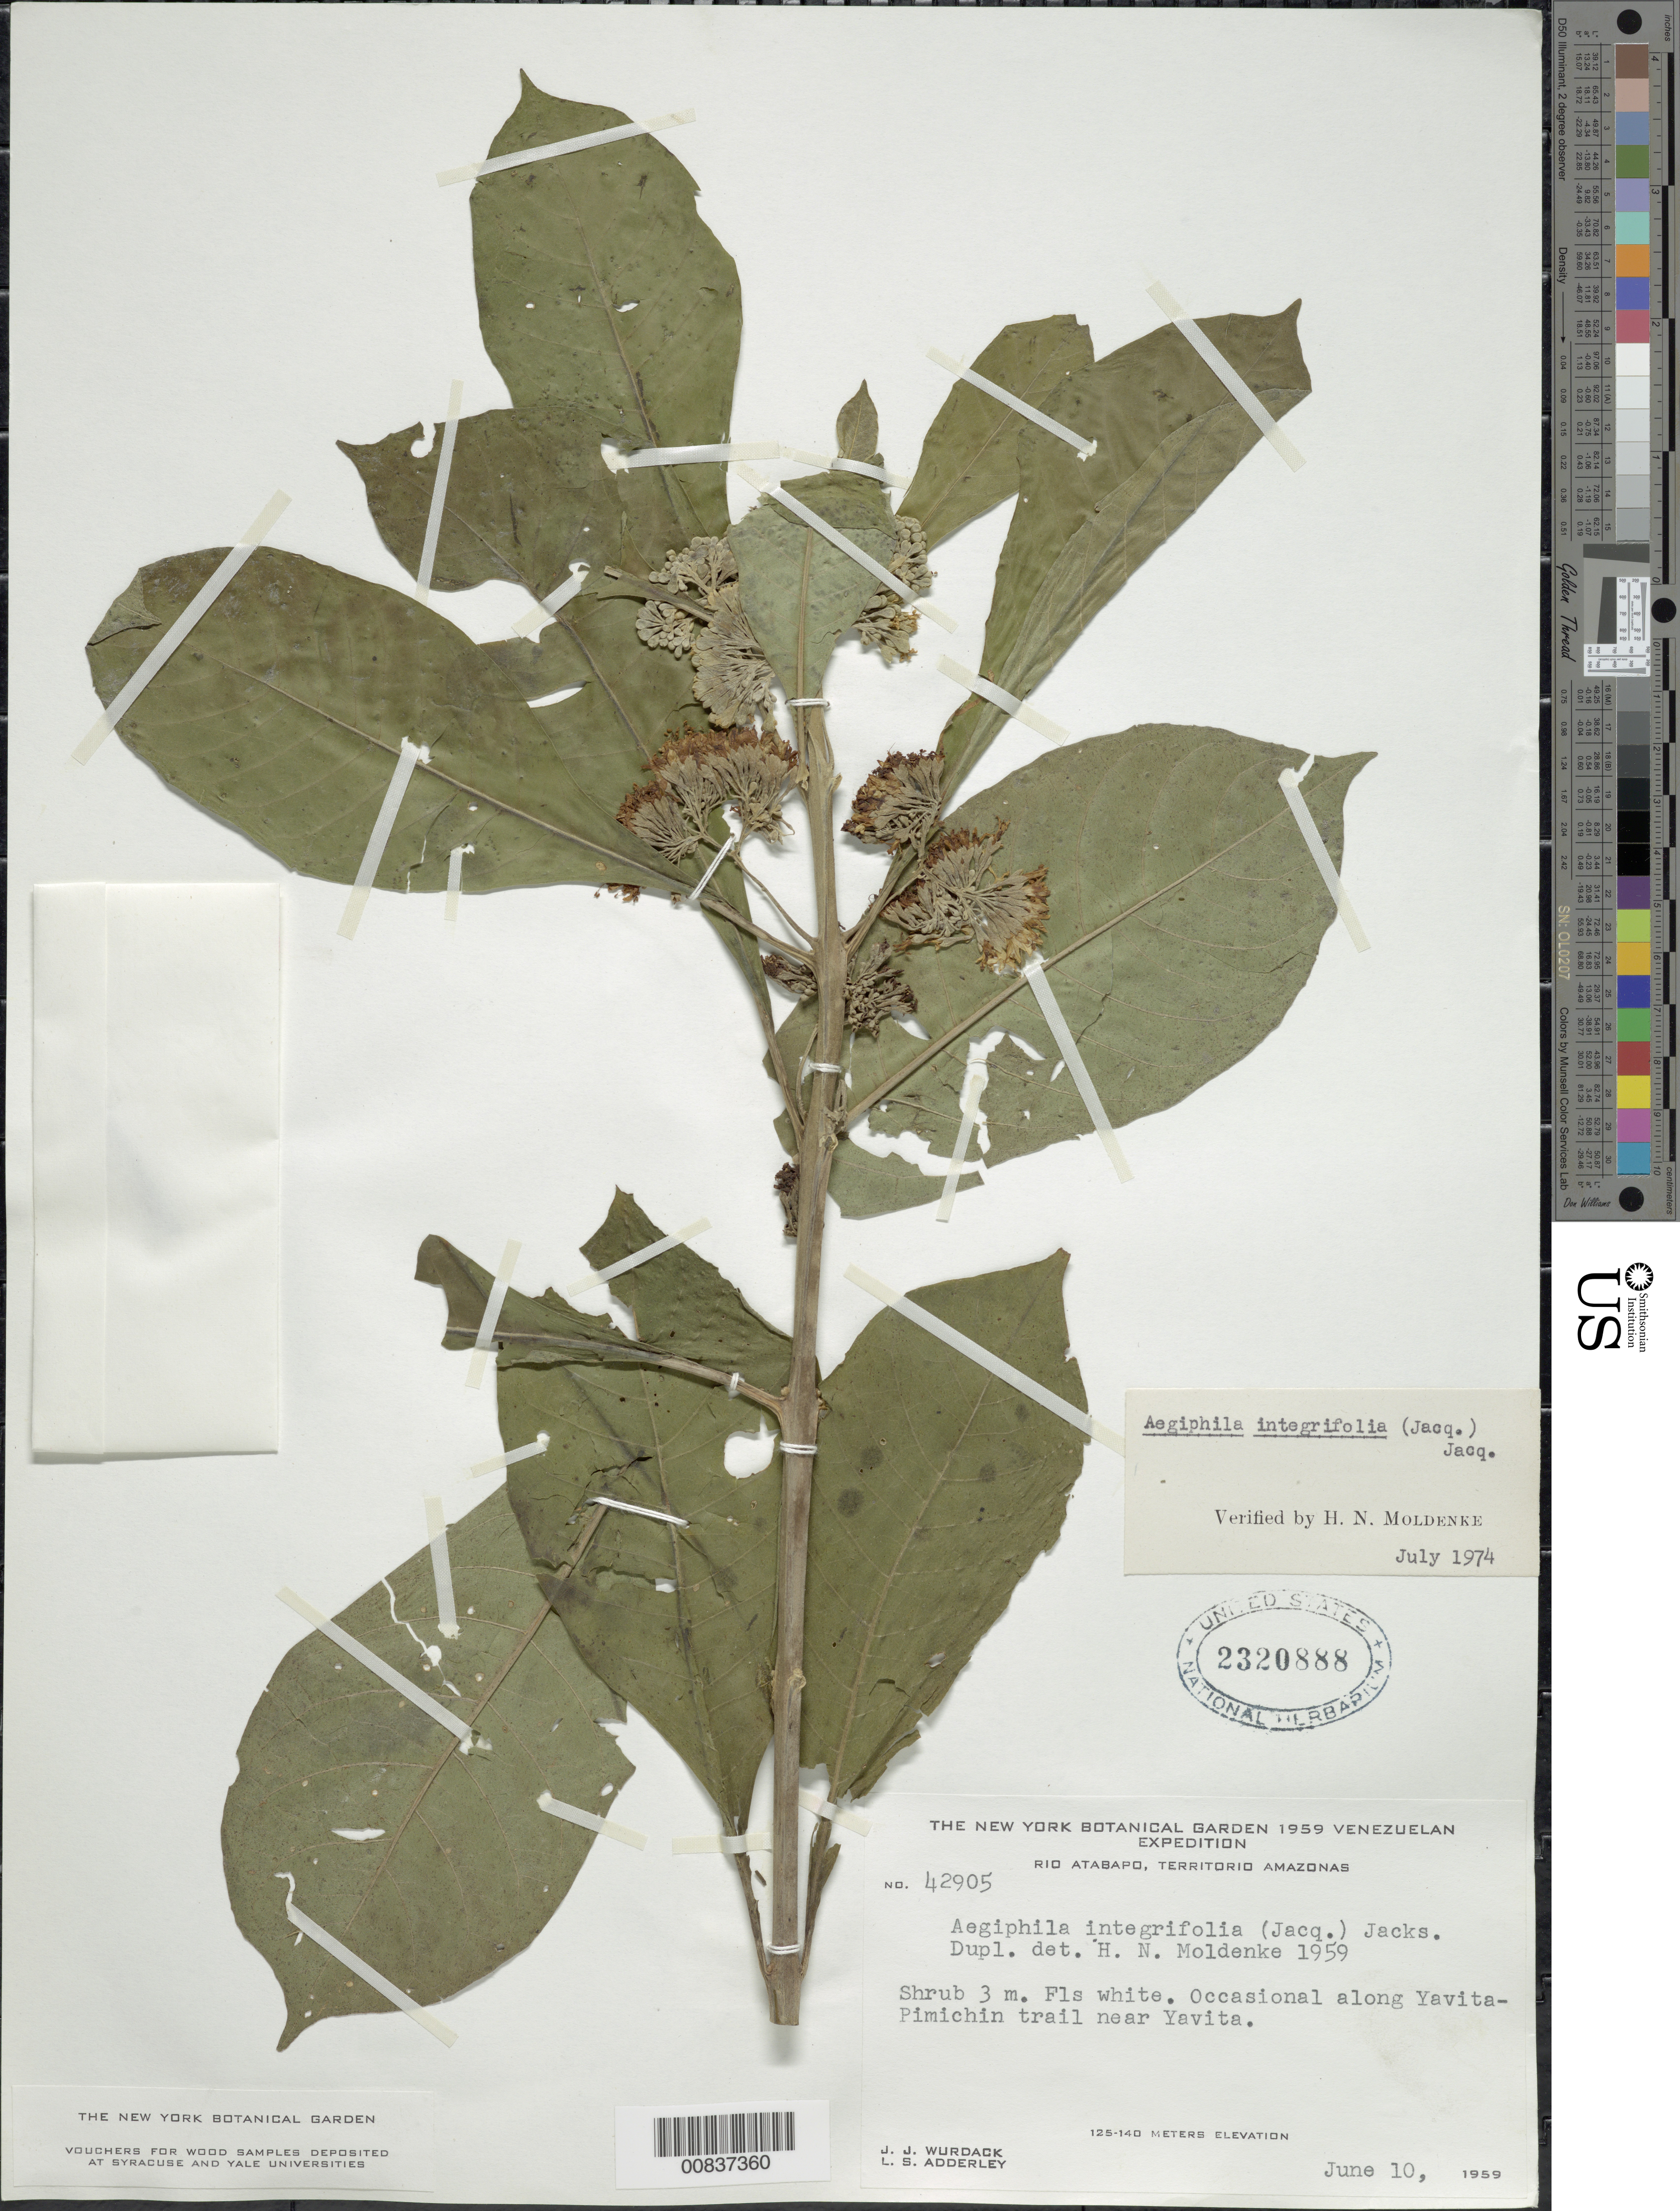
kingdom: Plantae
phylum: Tracheophyta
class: Magnoliopsida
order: Lamiales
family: Lamiaceae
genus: Aegiphila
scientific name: Aegiphila integrifolia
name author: (Jacq.) B.D. Jacks.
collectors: J. J. Wurdack & L. S. Adderley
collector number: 42905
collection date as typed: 10-Jun-59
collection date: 1959-06-10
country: Venezuela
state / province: Amazonas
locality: Río Atabapo, Yavita-Pimichin trail near Yavita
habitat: Along trail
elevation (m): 125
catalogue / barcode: US 2320888